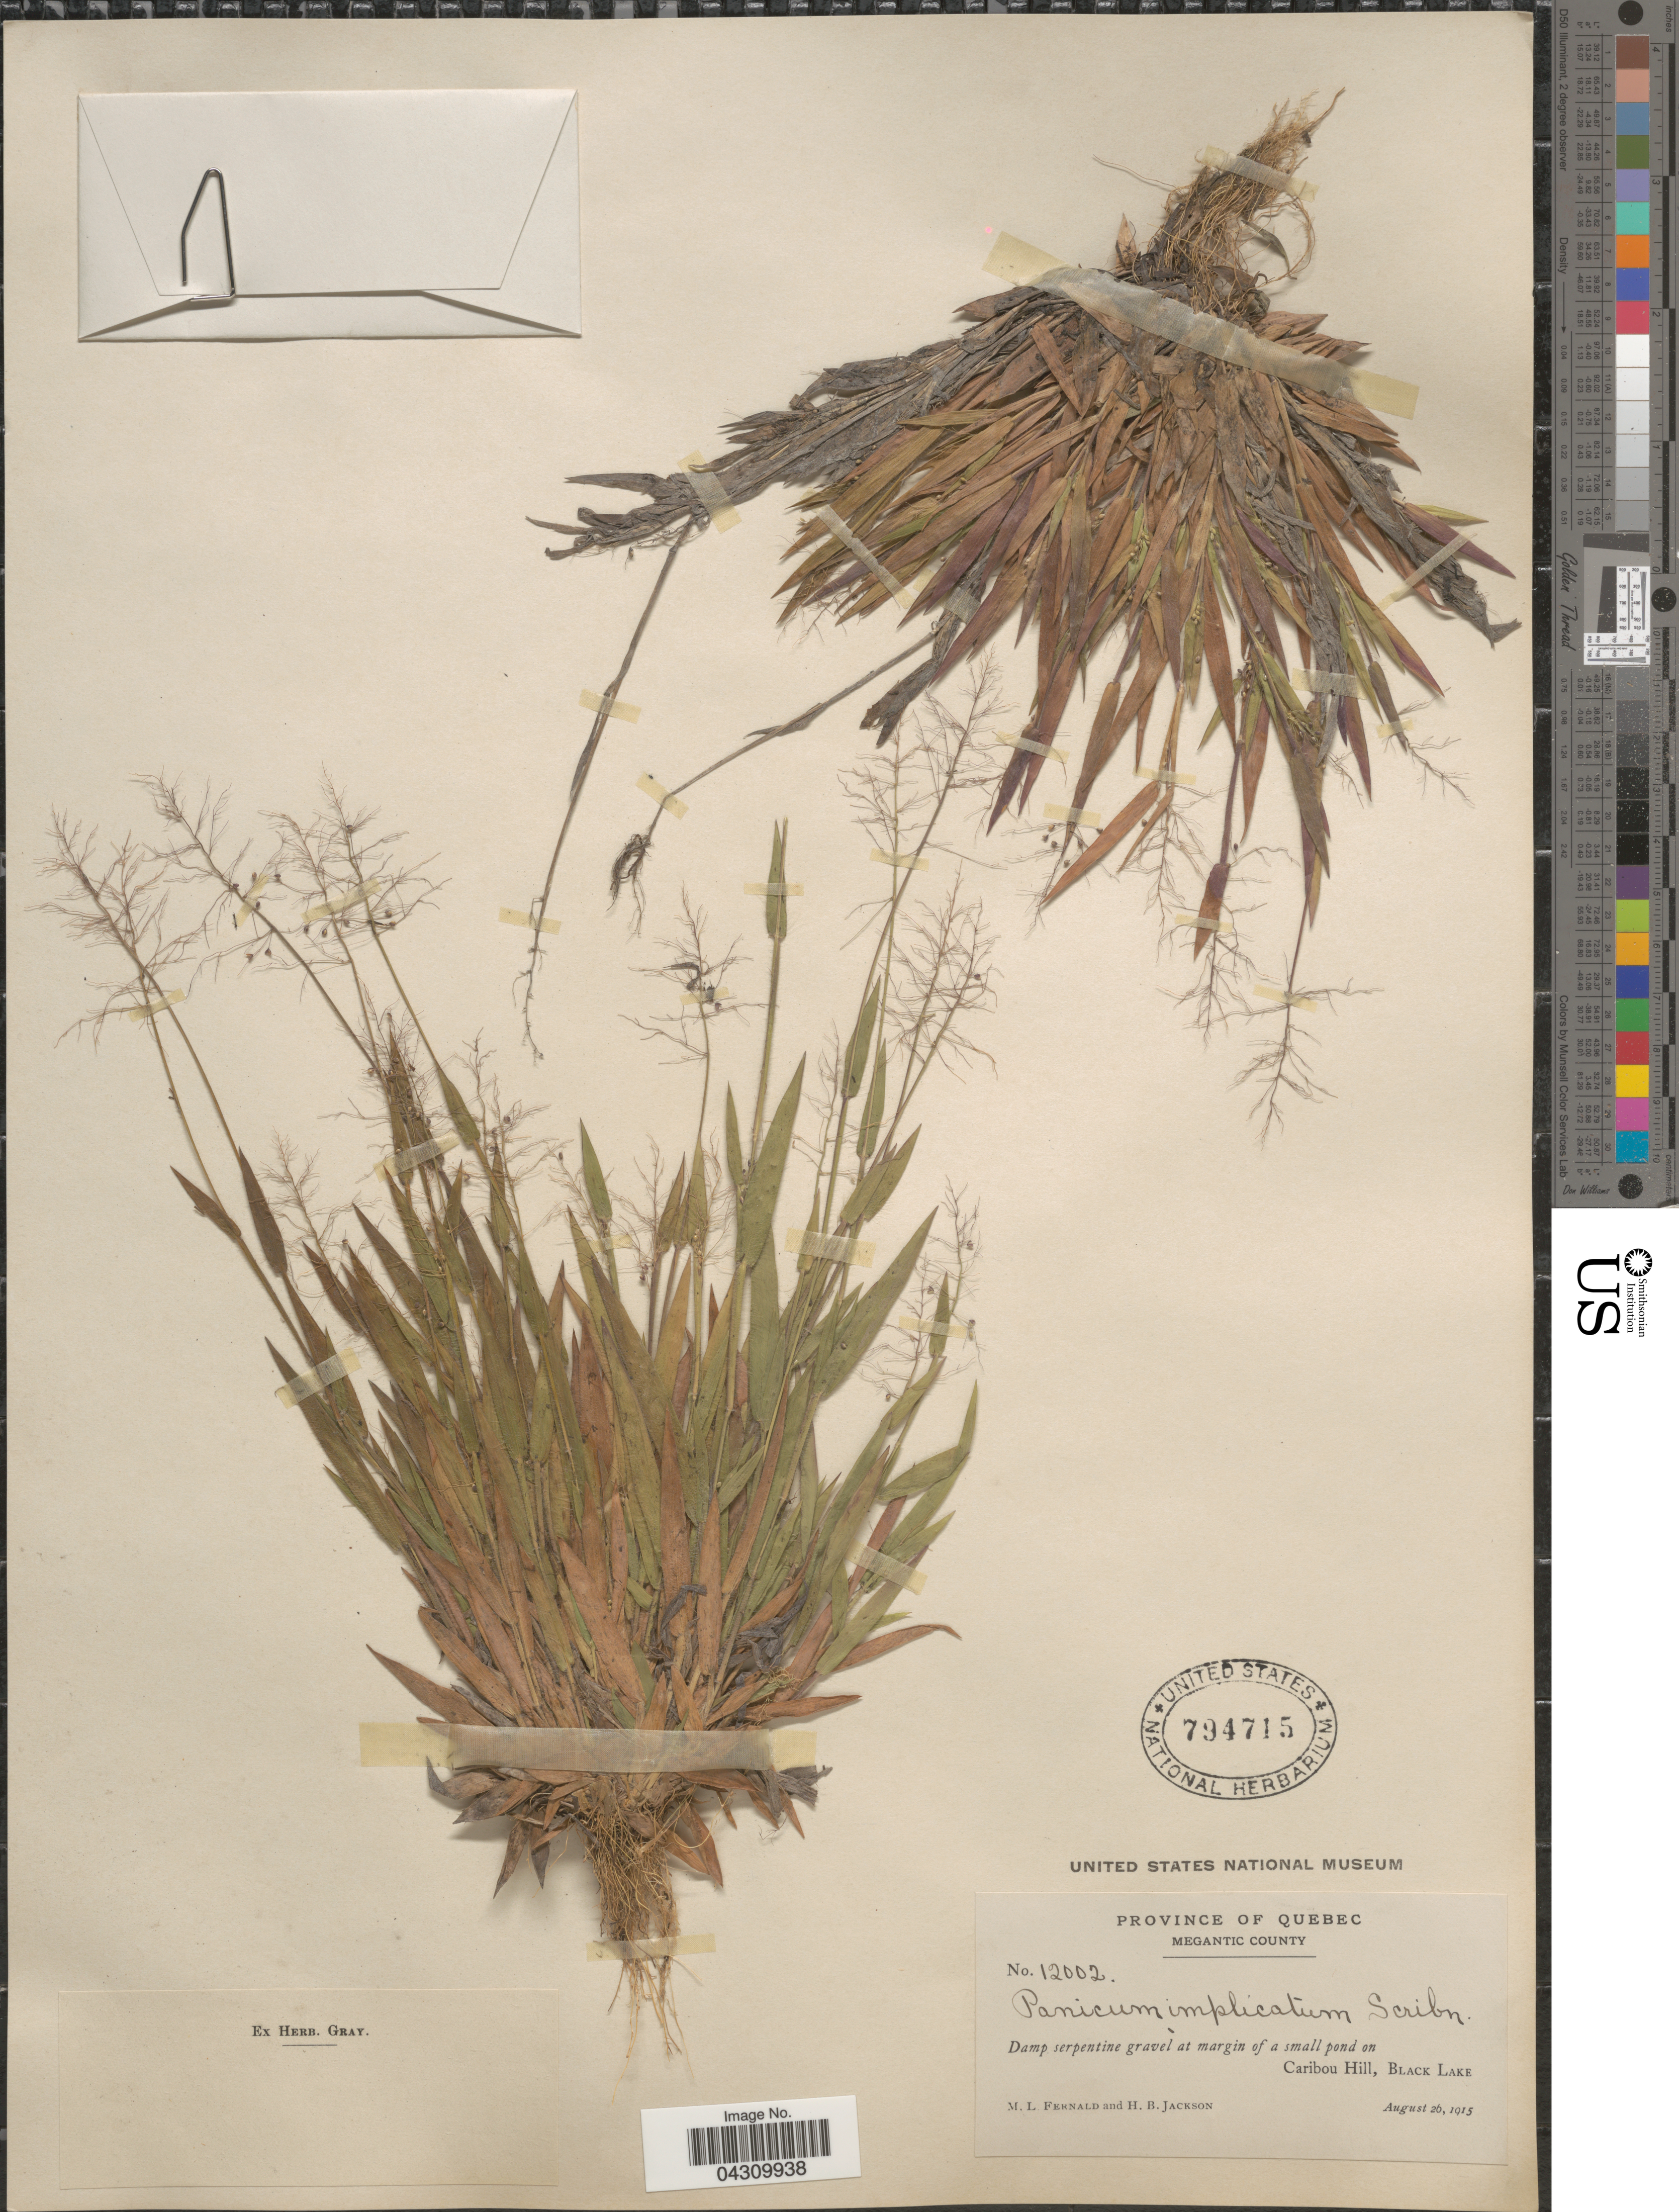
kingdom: Plantae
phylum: Tracheophyta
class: Liliopsida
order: Poales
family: Poaceae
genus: Dichanthelium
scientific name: Dichanthelium acuminatum var. acuminatum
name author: (Sw.) Gould & C.A. Clark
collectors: M. L. Fernald & H. Jackson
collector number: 12002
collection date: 1915-08-26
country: Canada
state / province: Quebec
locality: Megantic County. Damp serpentine gravel at margin of a small pond on Caribou Hill, Black Lake.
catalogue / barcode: US 794715